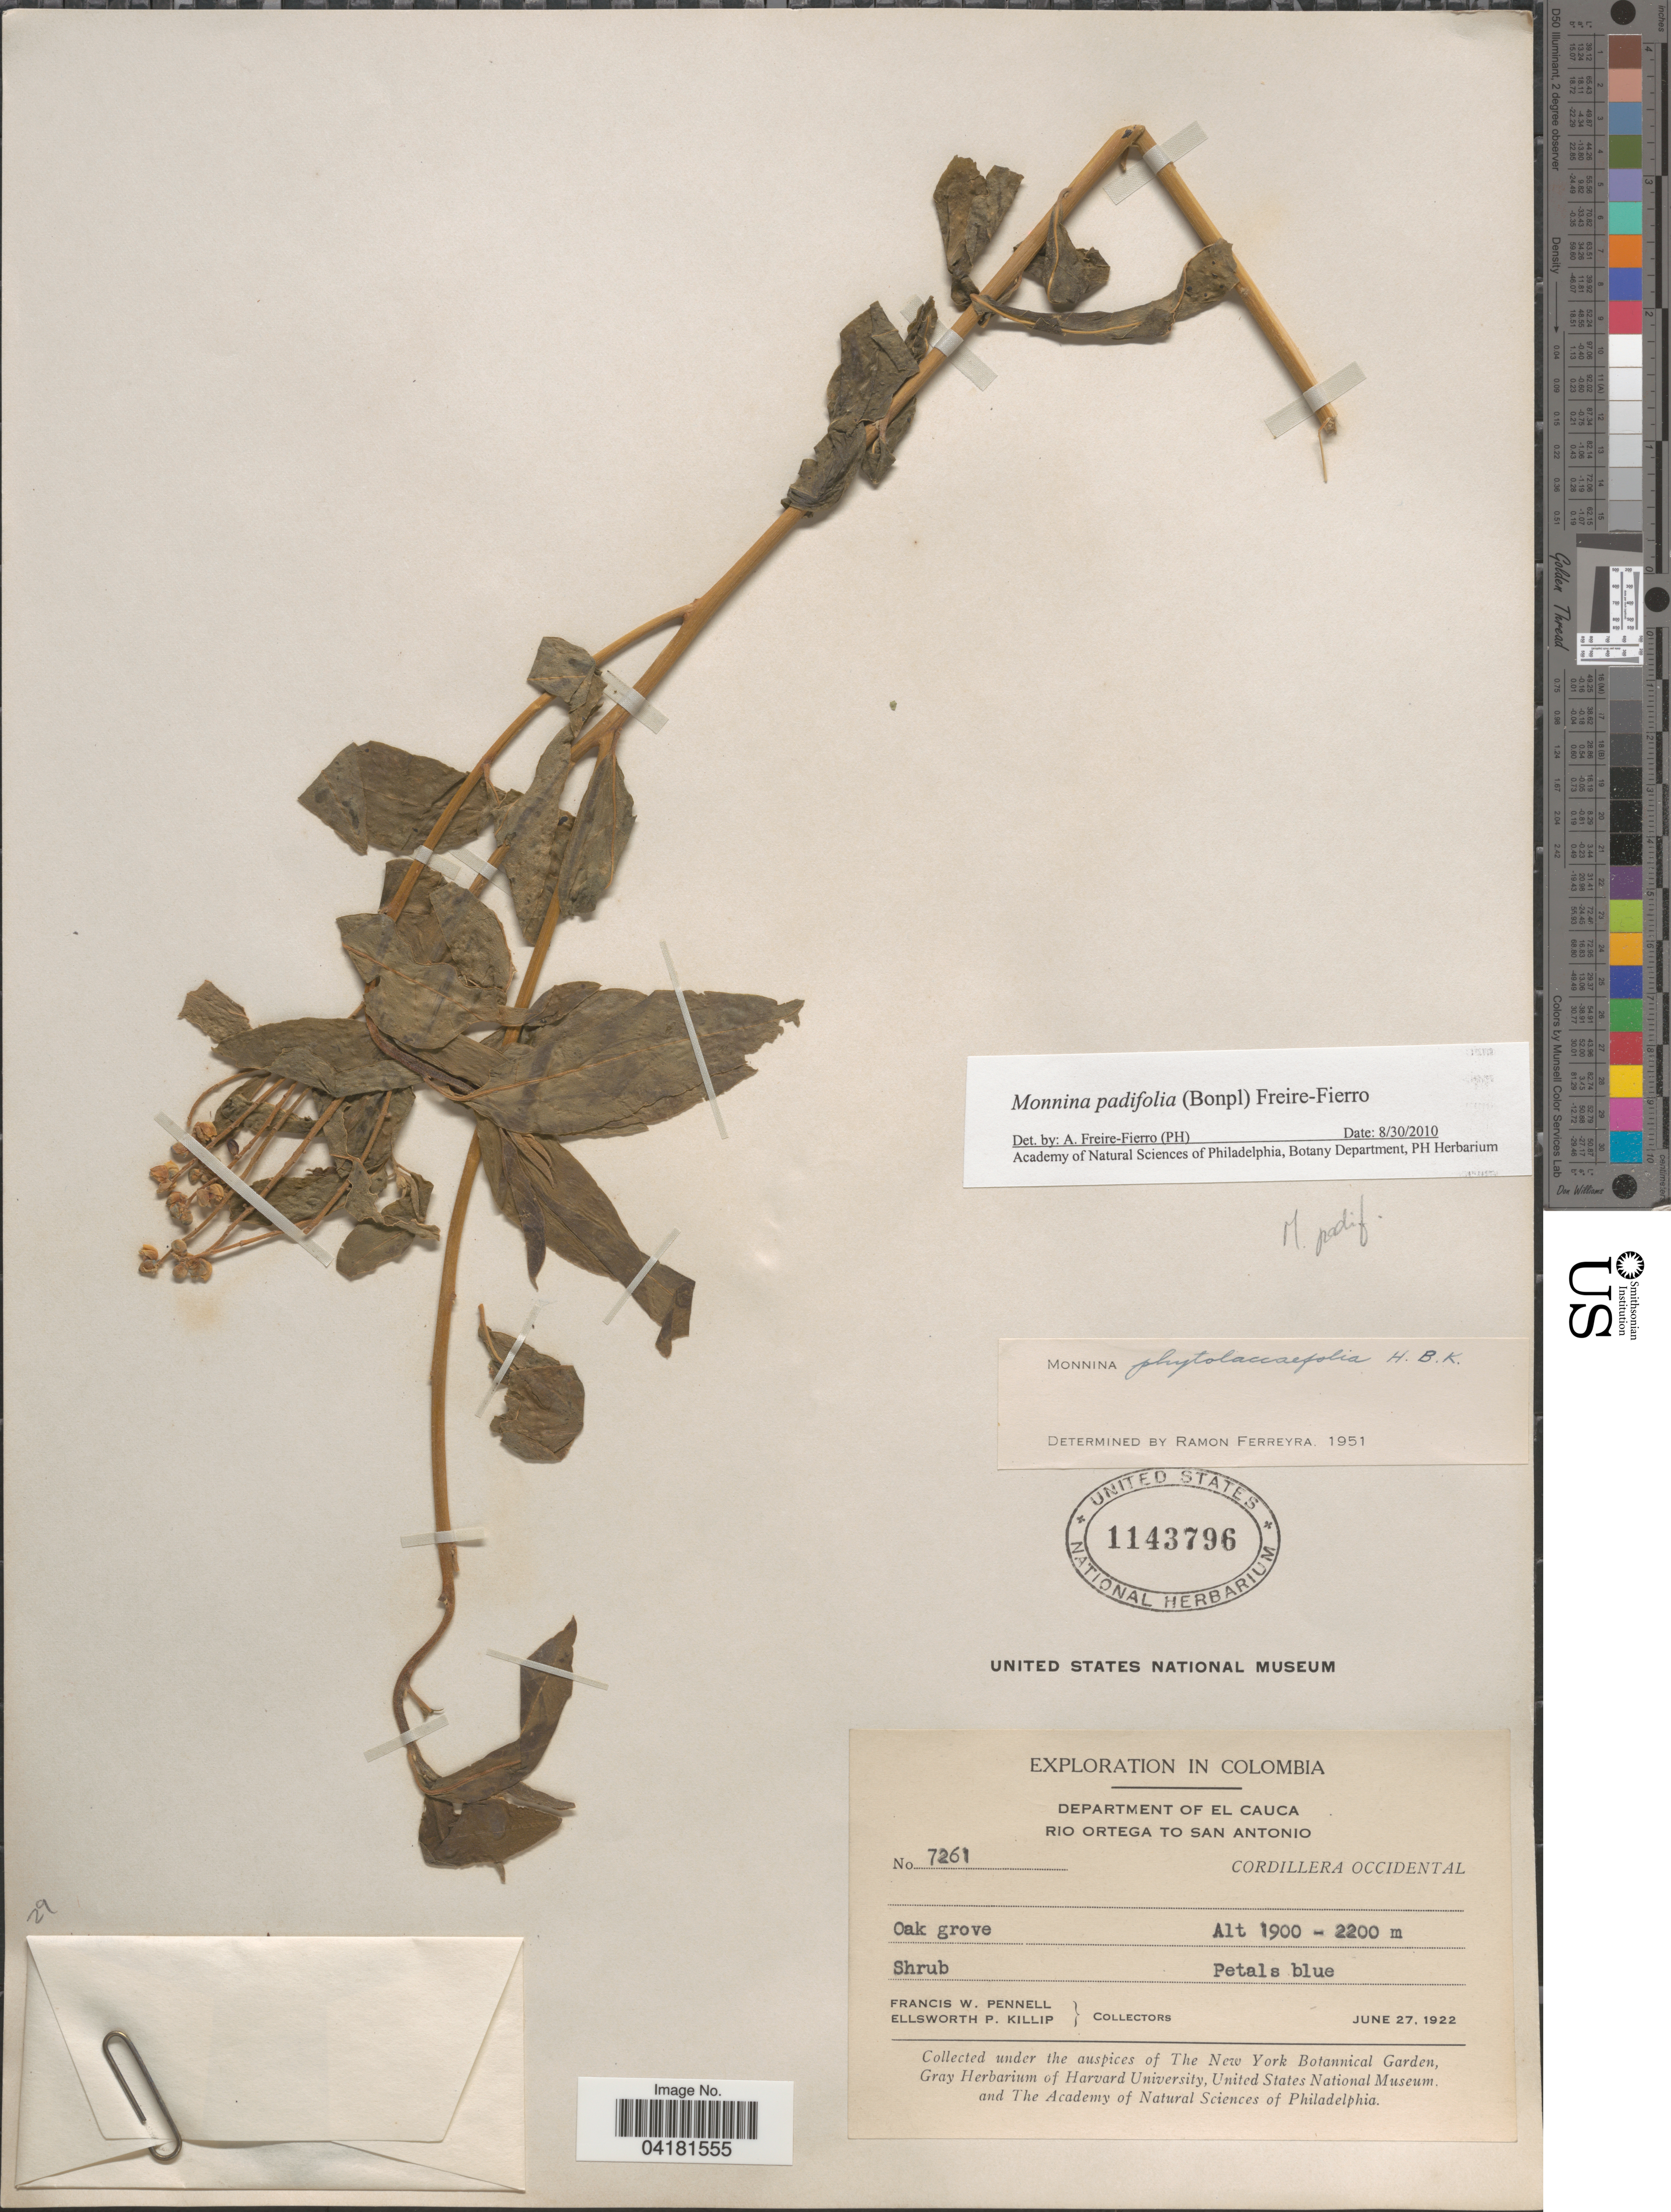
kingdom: Plantae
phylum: Tracheophyta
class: Magnoliopsida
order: Fabales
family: Polygalaceae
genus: Monnina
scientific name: Monnina padifolia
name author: (Bonpl.) Freire-Fierro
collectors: F. W. Pennell & E. P. Killip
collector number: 7261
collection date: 1922-06-27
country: Colombia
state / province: Cauca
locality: Exploration in Colombia. Department of El Cauca. Rio Ortega to San Antonio. Cordillera Occidental.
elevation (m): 1900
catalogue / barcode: US 1143796